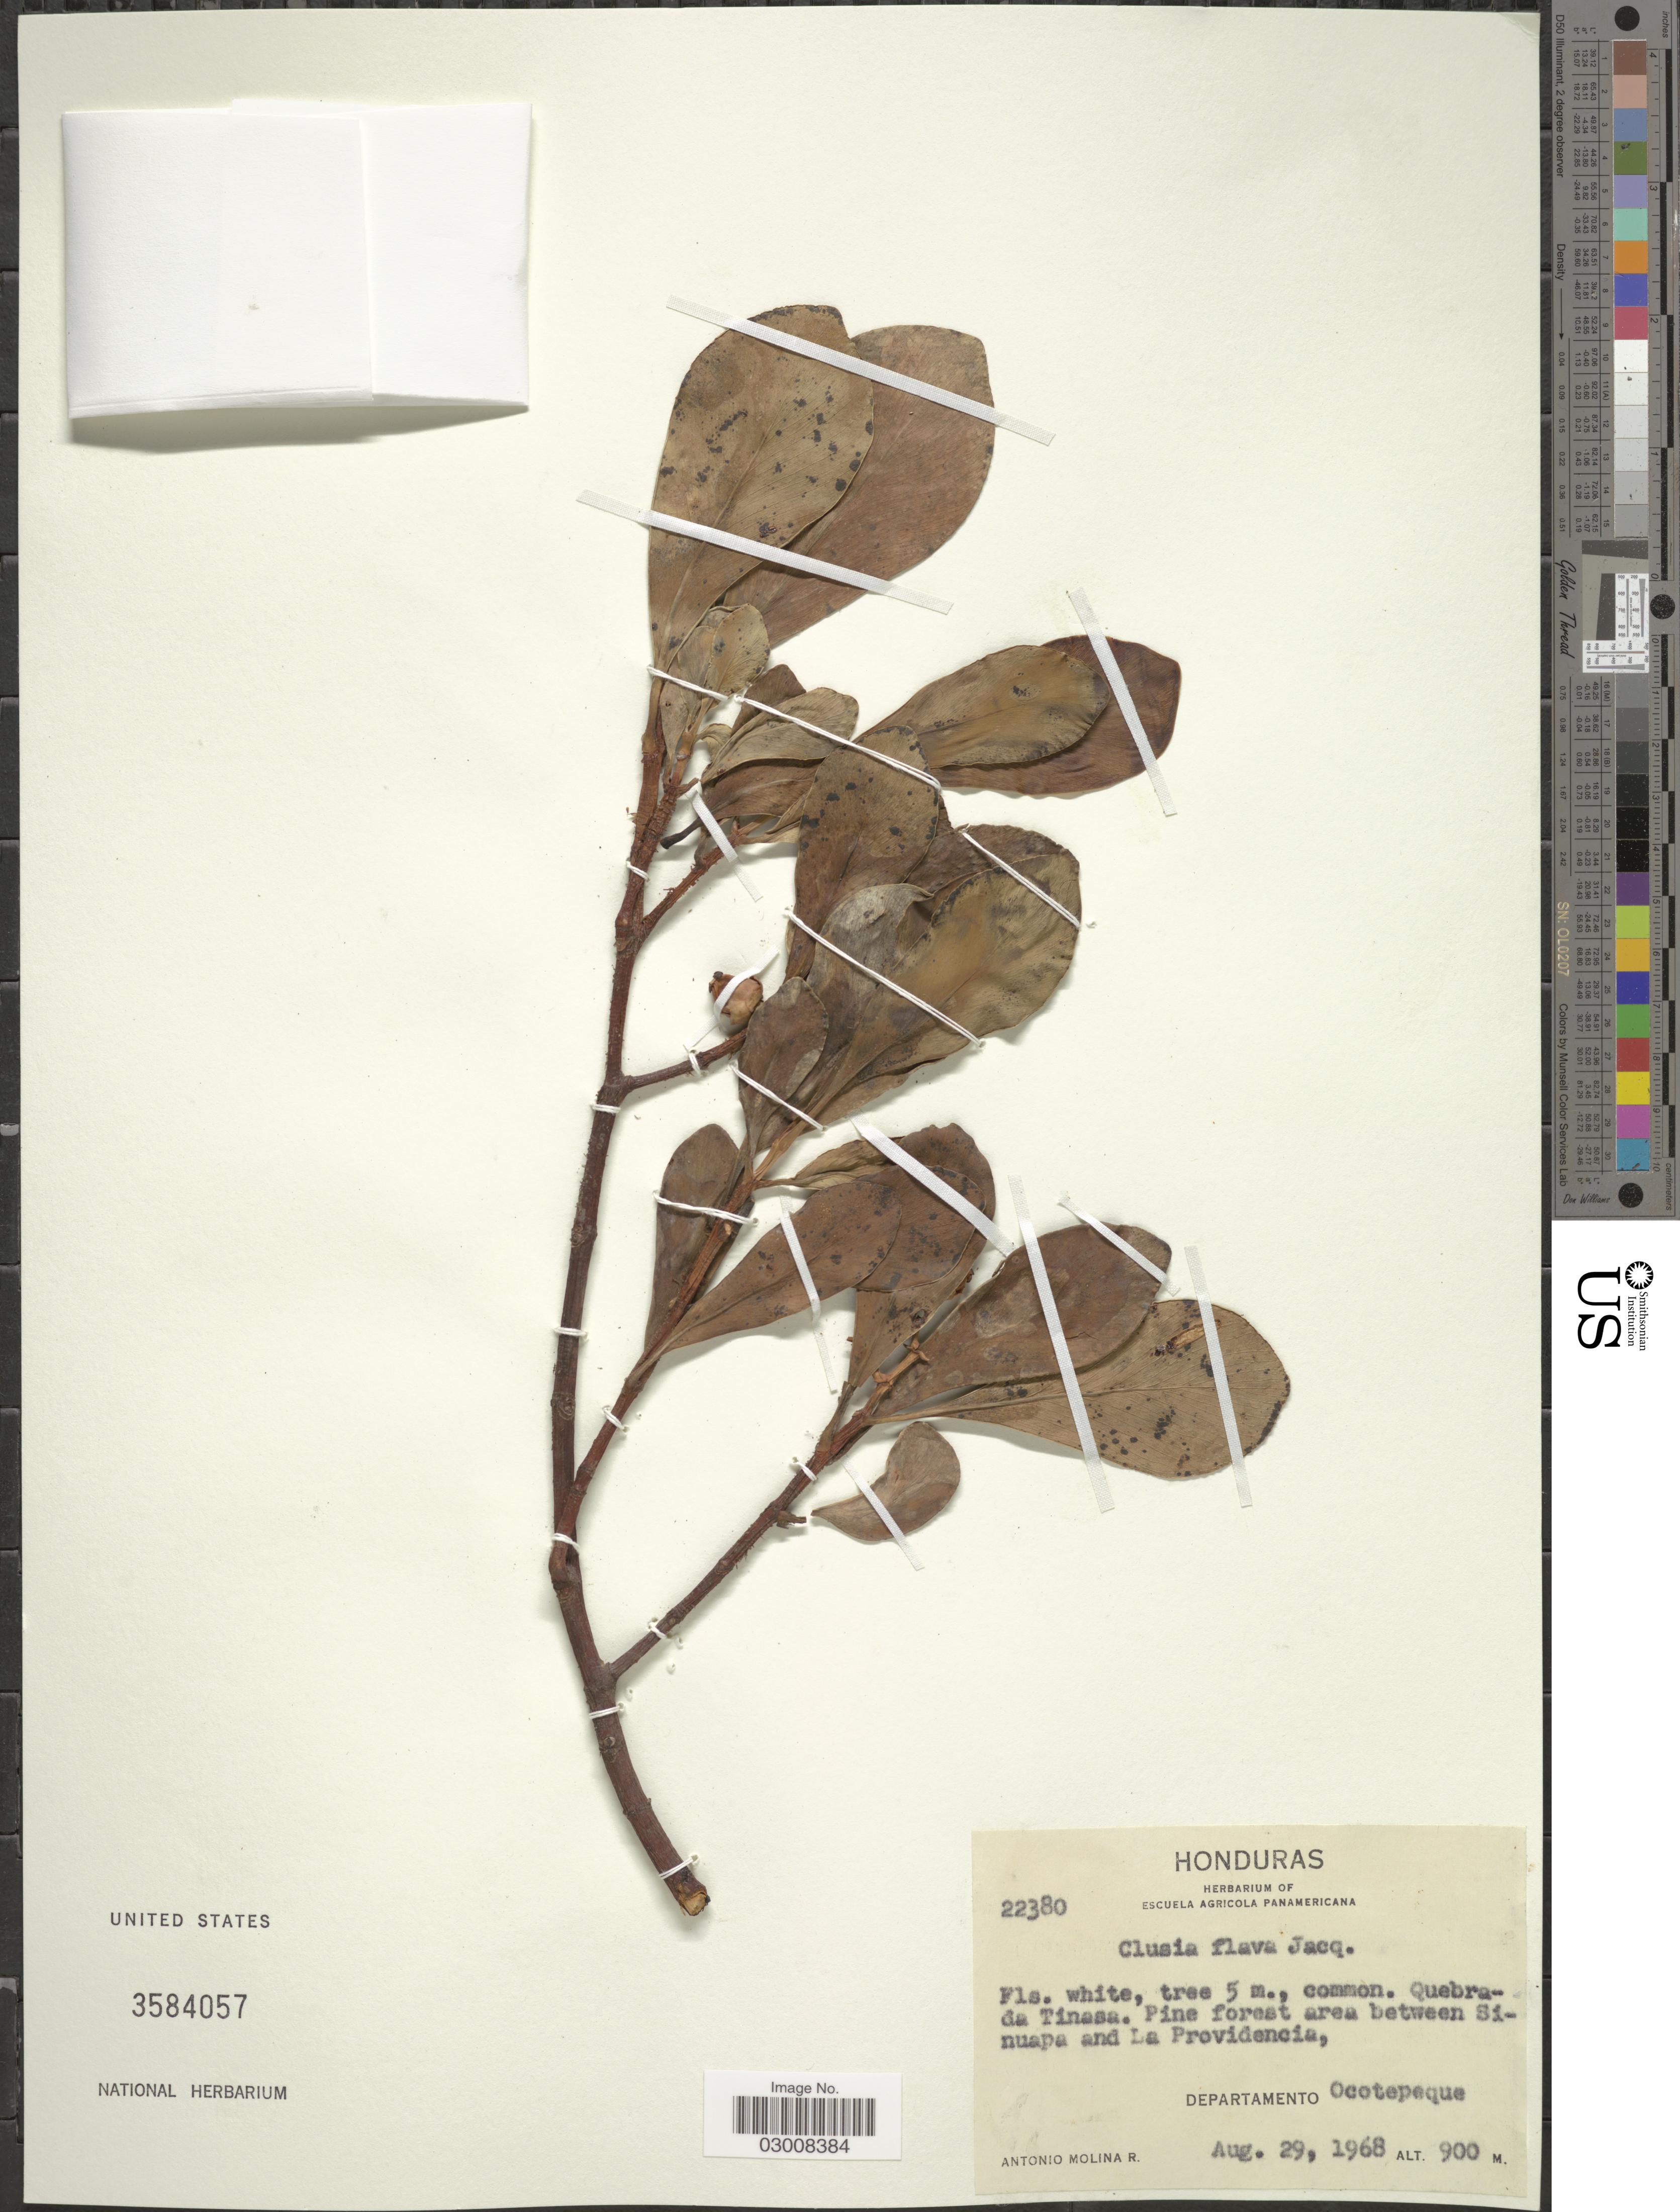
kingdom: Plantae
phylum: Tracheophyta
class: Magnoliopsida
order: Malpighiales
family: Clusiaceae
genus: Clusia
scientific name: Clusia flava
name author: Jacq.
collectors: A. Molina R.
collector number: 22380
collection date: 1968-08-29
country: Honduras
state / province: Ocotepeque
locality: Quebrada Tinasa. Pine forest area between Sinuapa and La Providencia, Departamento Ocotepeque.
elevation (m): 900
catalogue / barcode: US 3584057